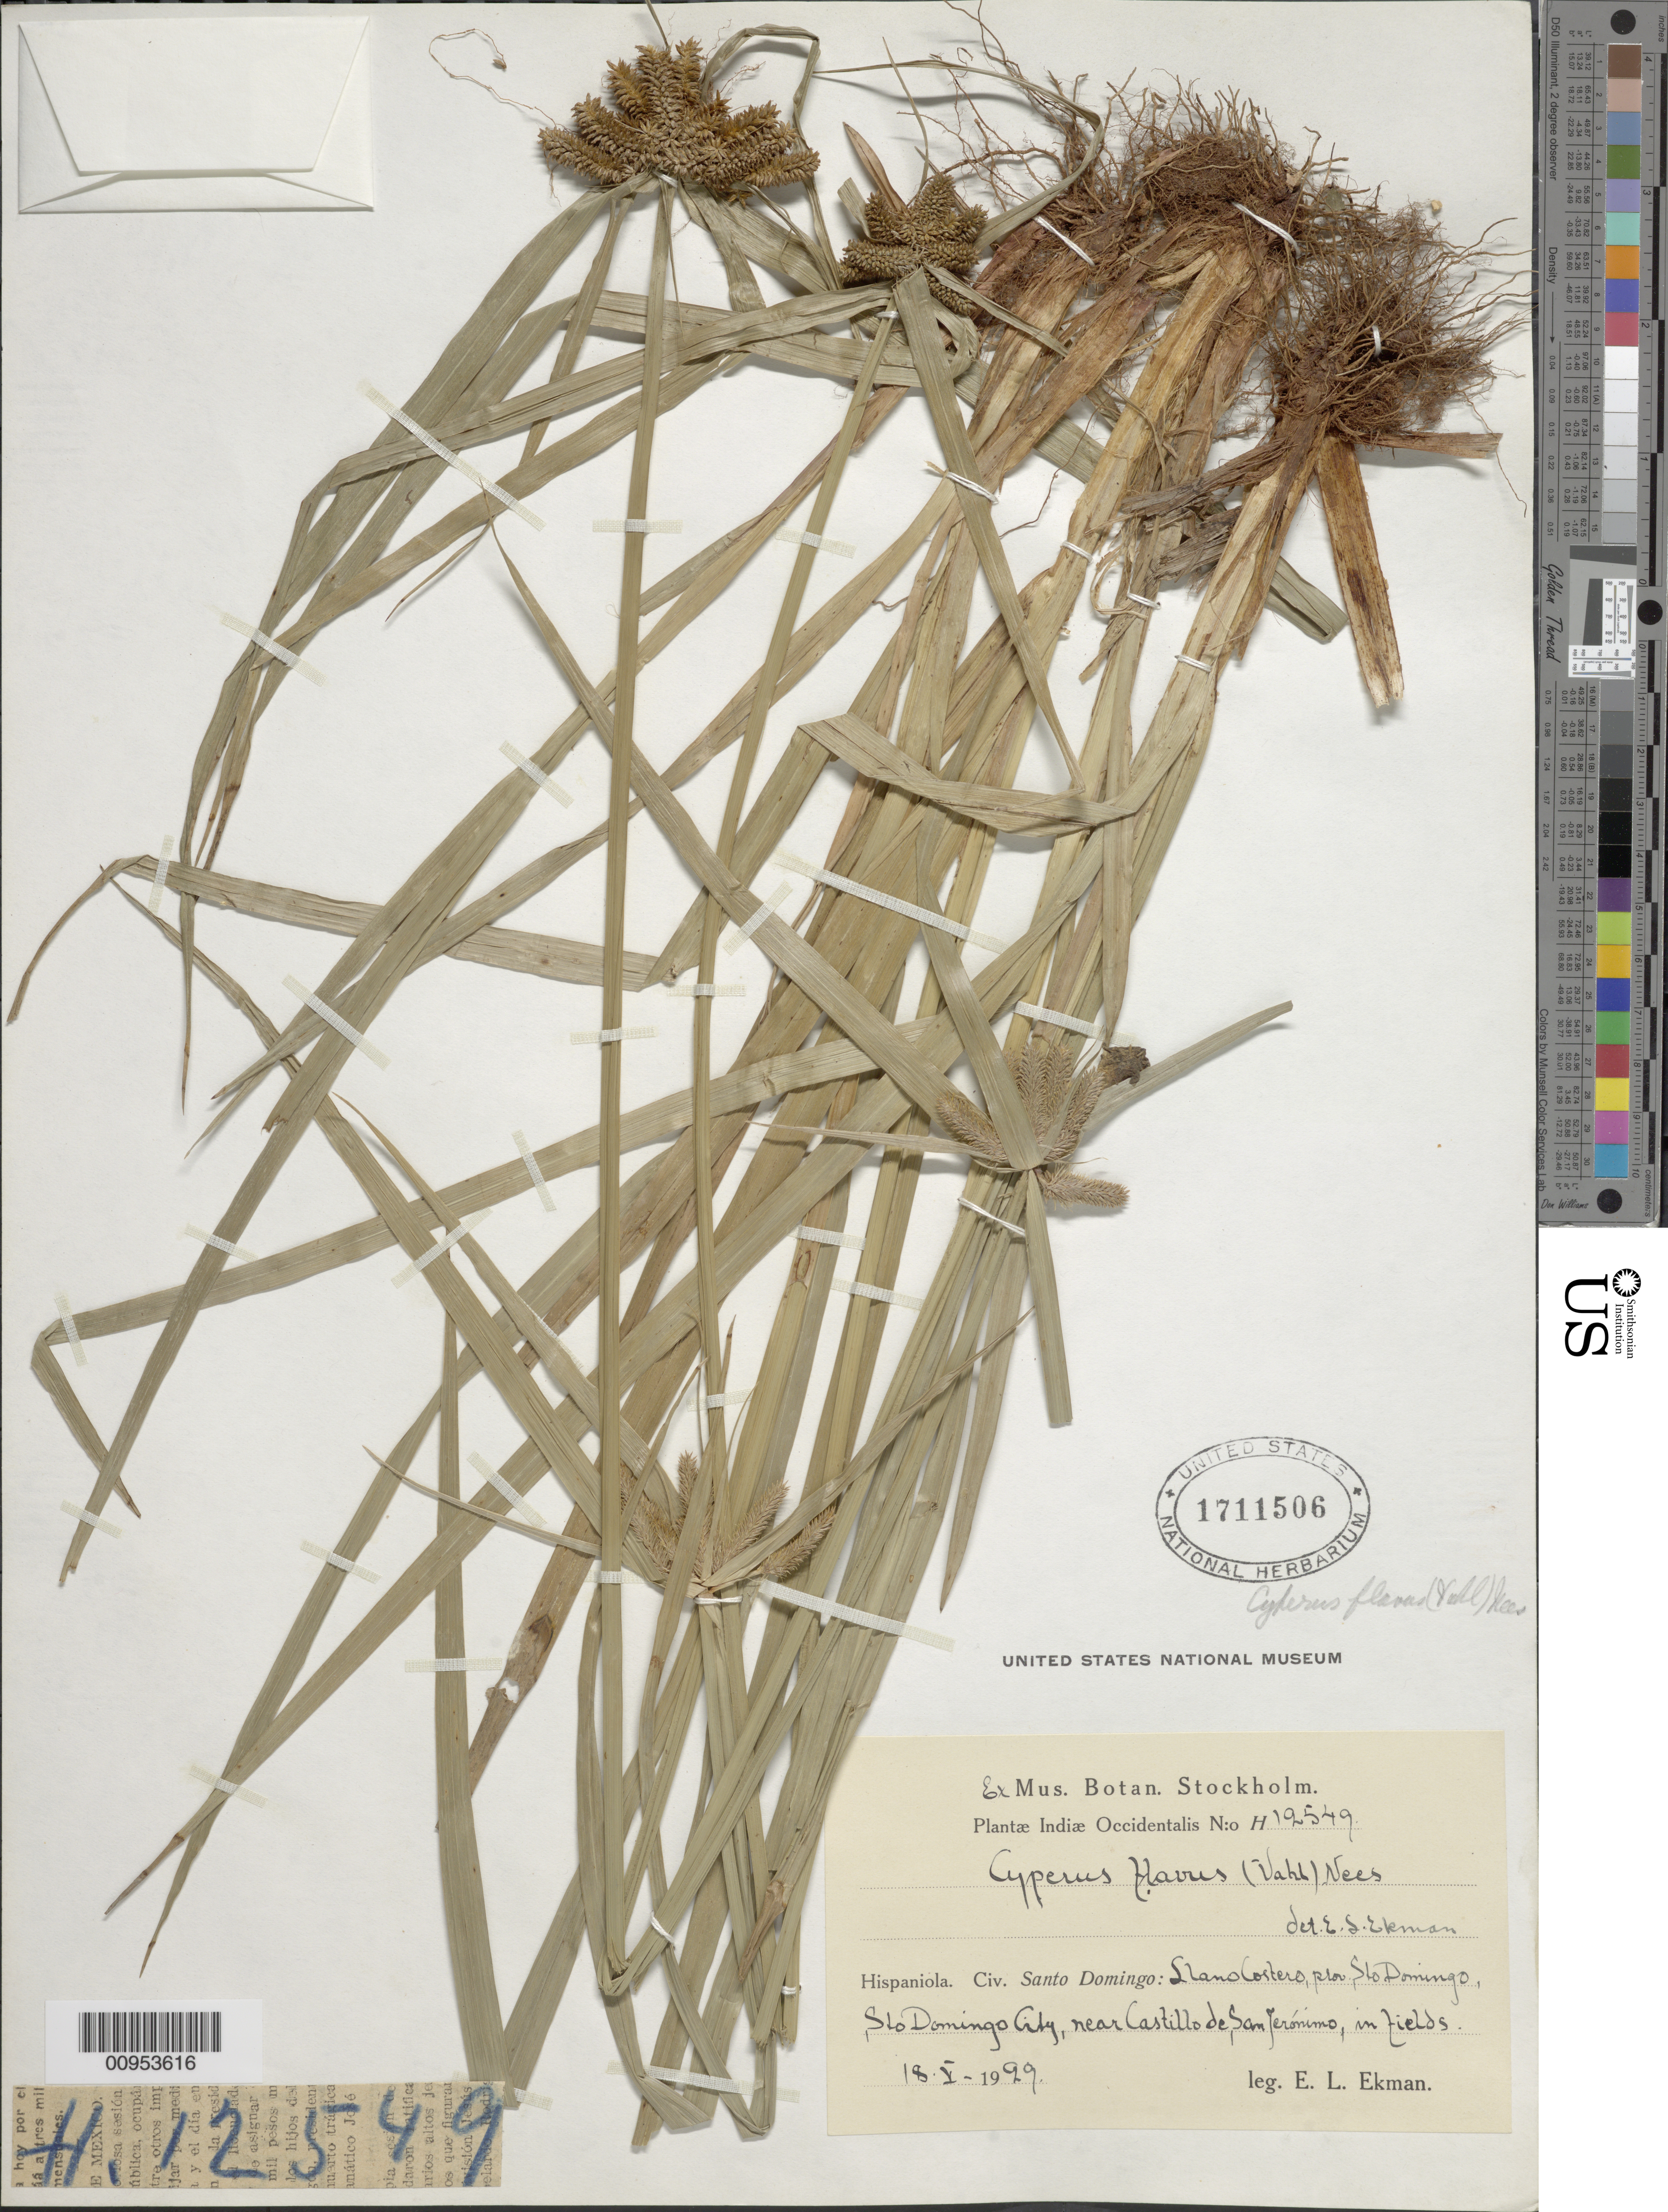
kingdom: Plantae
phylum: Tracheophyta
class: Liliopsida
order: Poales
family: Cyperaceae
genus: Cyperus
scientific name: Cyperus aggregatus var. aggregatus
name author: (Willd.) Endl.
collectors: E. L. Ekman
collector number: H 12549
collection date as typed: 18 May 1929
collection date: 1929-05-18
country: Dominican Republic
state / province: Santo Domingo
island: Hispaniola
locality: Llano Costero, Santo Domingo City, near Castillo de San Jerónimo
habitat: In fields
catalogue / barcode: US 1711506